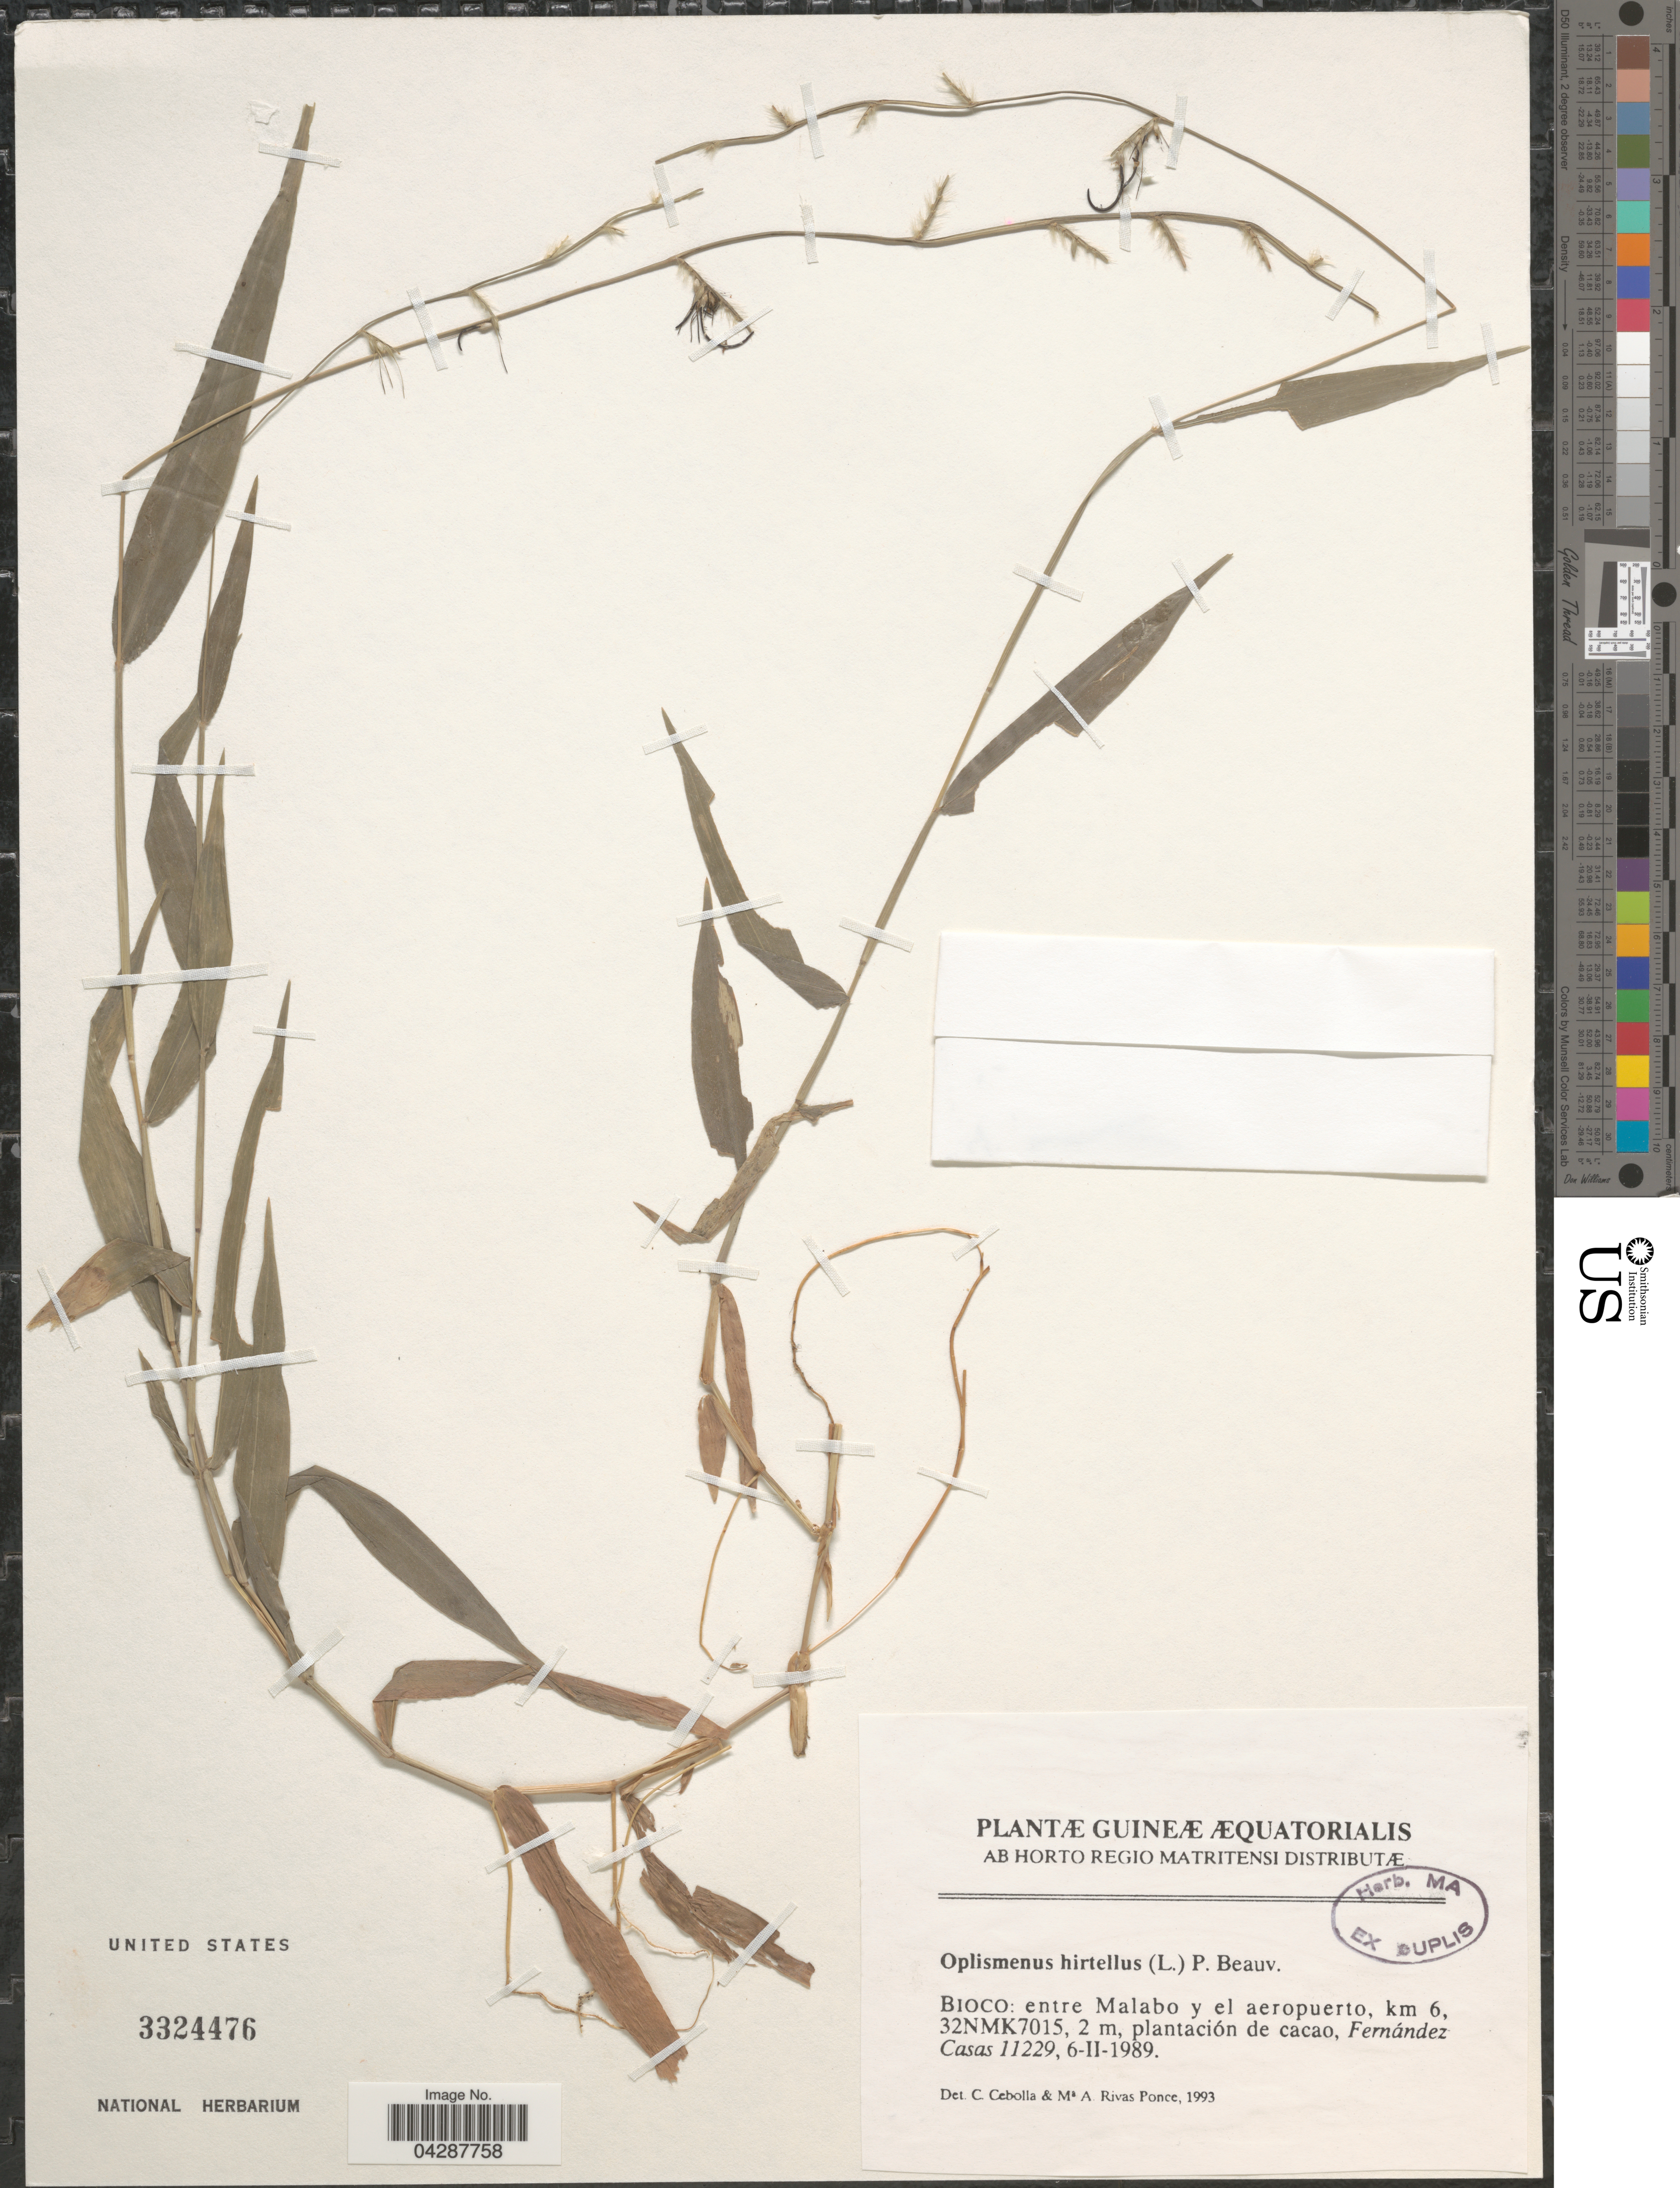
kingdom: Plantae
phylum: Tracheophyta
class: Liliopsida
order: Poales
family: Poaceae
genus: Oplismenus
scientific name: Oplismenus hirtellus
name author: (L.) P. Beauv.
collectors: F. Casas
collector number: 11229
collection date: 1989-02-06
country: Equatorial Guinea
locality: Guineæ Æquatorialis. Bioco: entre Malabo y el aeropuerto, km 6, 32NMK7015.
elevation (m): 2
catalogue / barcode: US 3324476